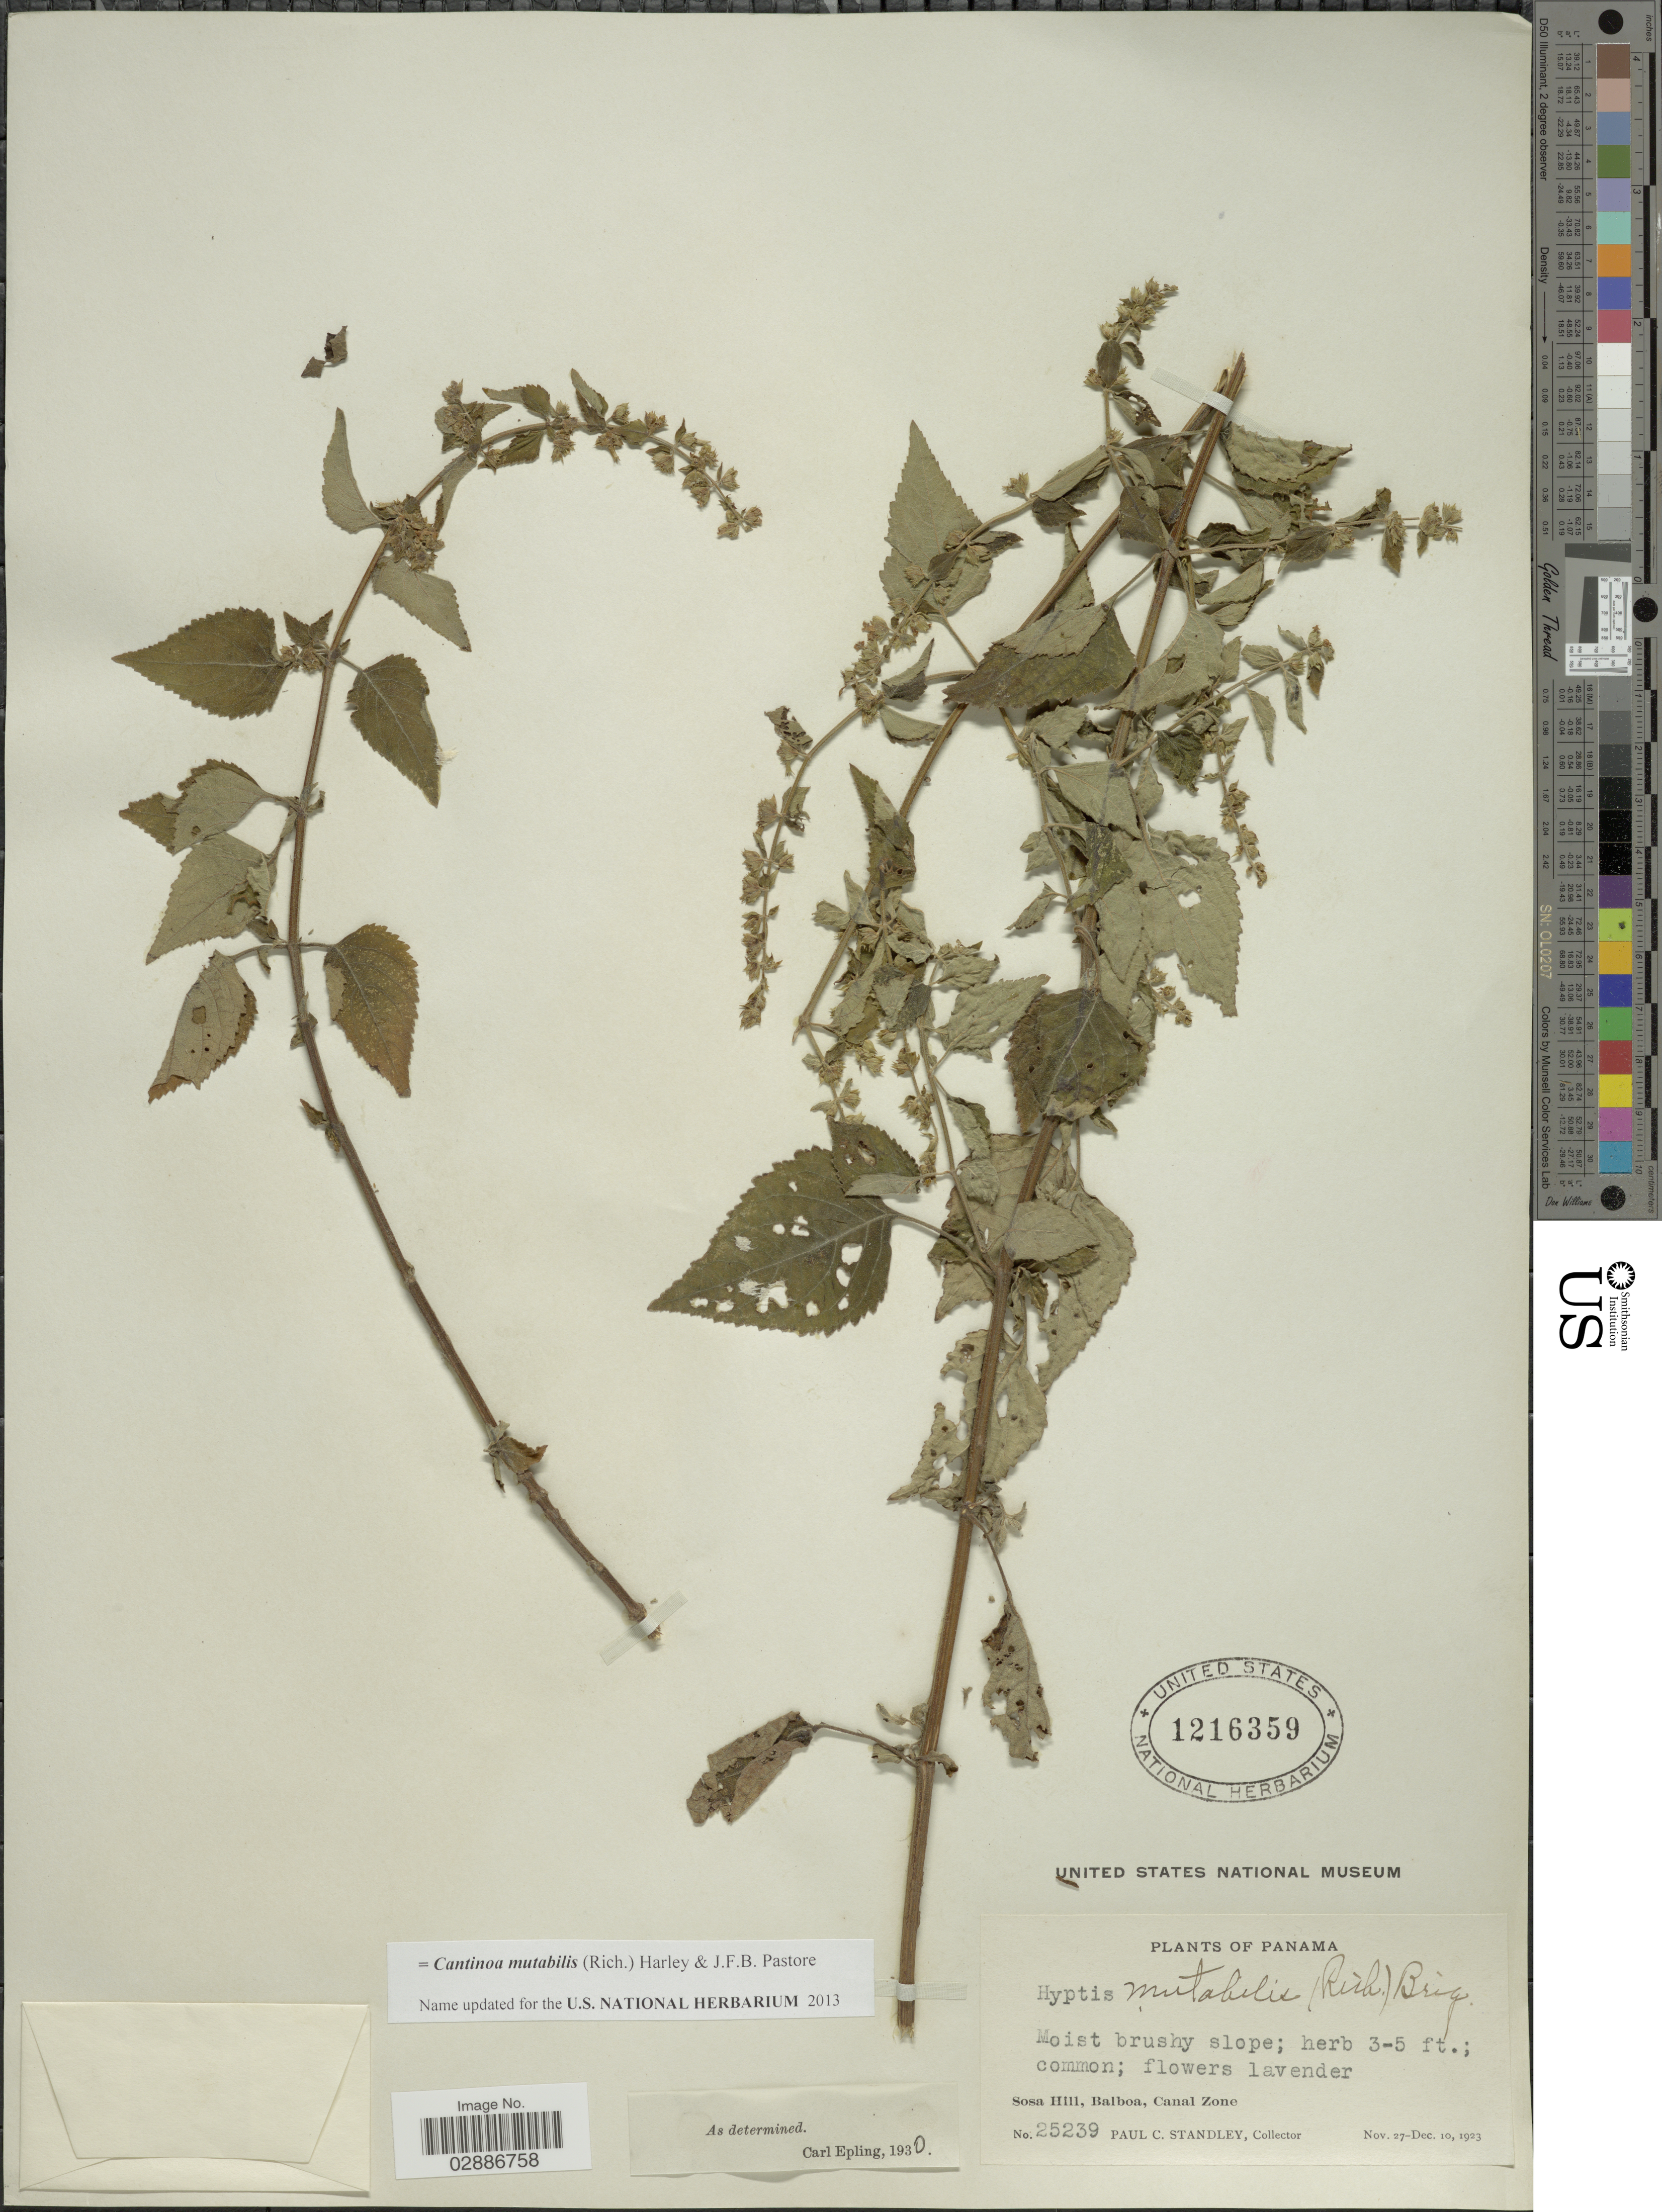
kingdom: Plantae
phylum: Tracheophyta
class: Magnoliopsida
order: Lamiales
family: Lamiaceae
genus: Cantinoa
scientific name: Cantinoa mutabilis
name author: (Rich.) Harley & J.F.B. Pastore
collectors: P. C. Standley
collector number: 25239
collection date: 1923-11-27/1923-12-10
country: Panama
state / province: Colón / Panamá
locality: Sosa Hill, Balboa, Canal Zone.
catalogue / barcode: US 1216359